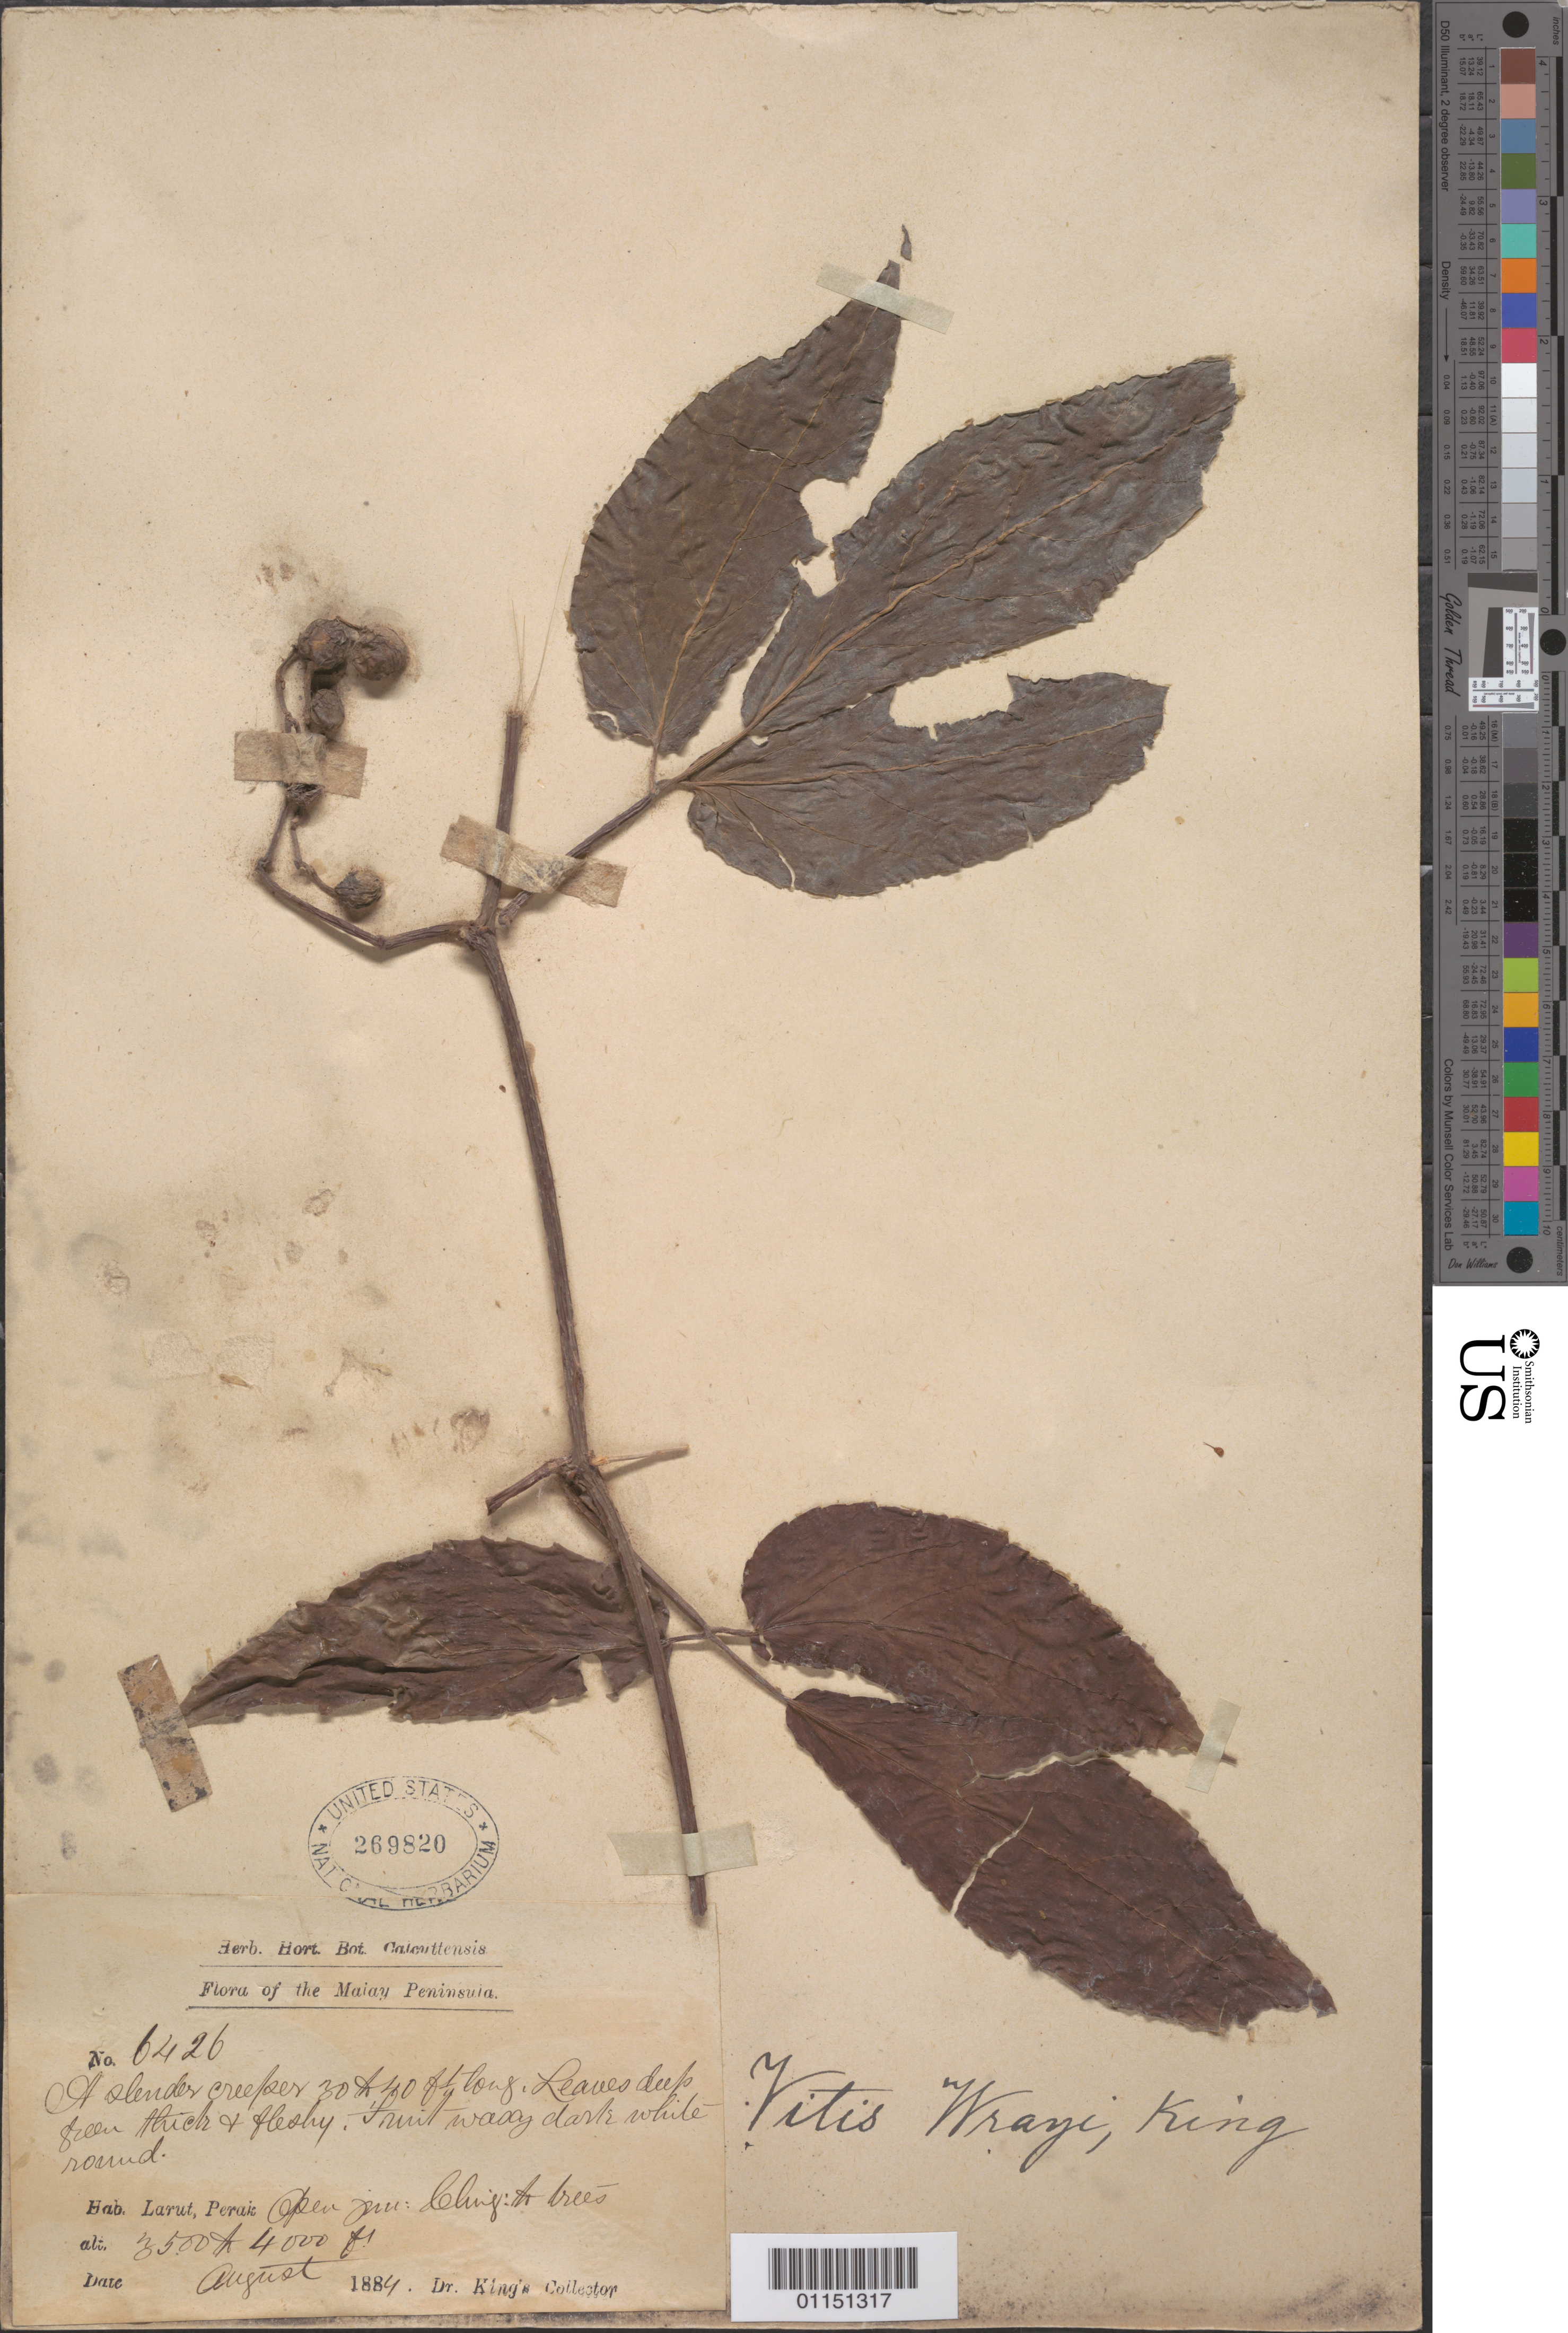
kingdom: Plantae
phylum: Tracheophyta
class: Magnoliopsida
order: Vitales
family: Vitaceae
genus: Vitis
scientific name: Vitis wrayi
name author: King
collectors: King, --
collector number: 6426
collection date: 1884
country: India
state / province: West Bengal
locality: Calcutta.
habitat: A slender creeper.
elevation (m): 1067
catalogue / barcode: US 269820